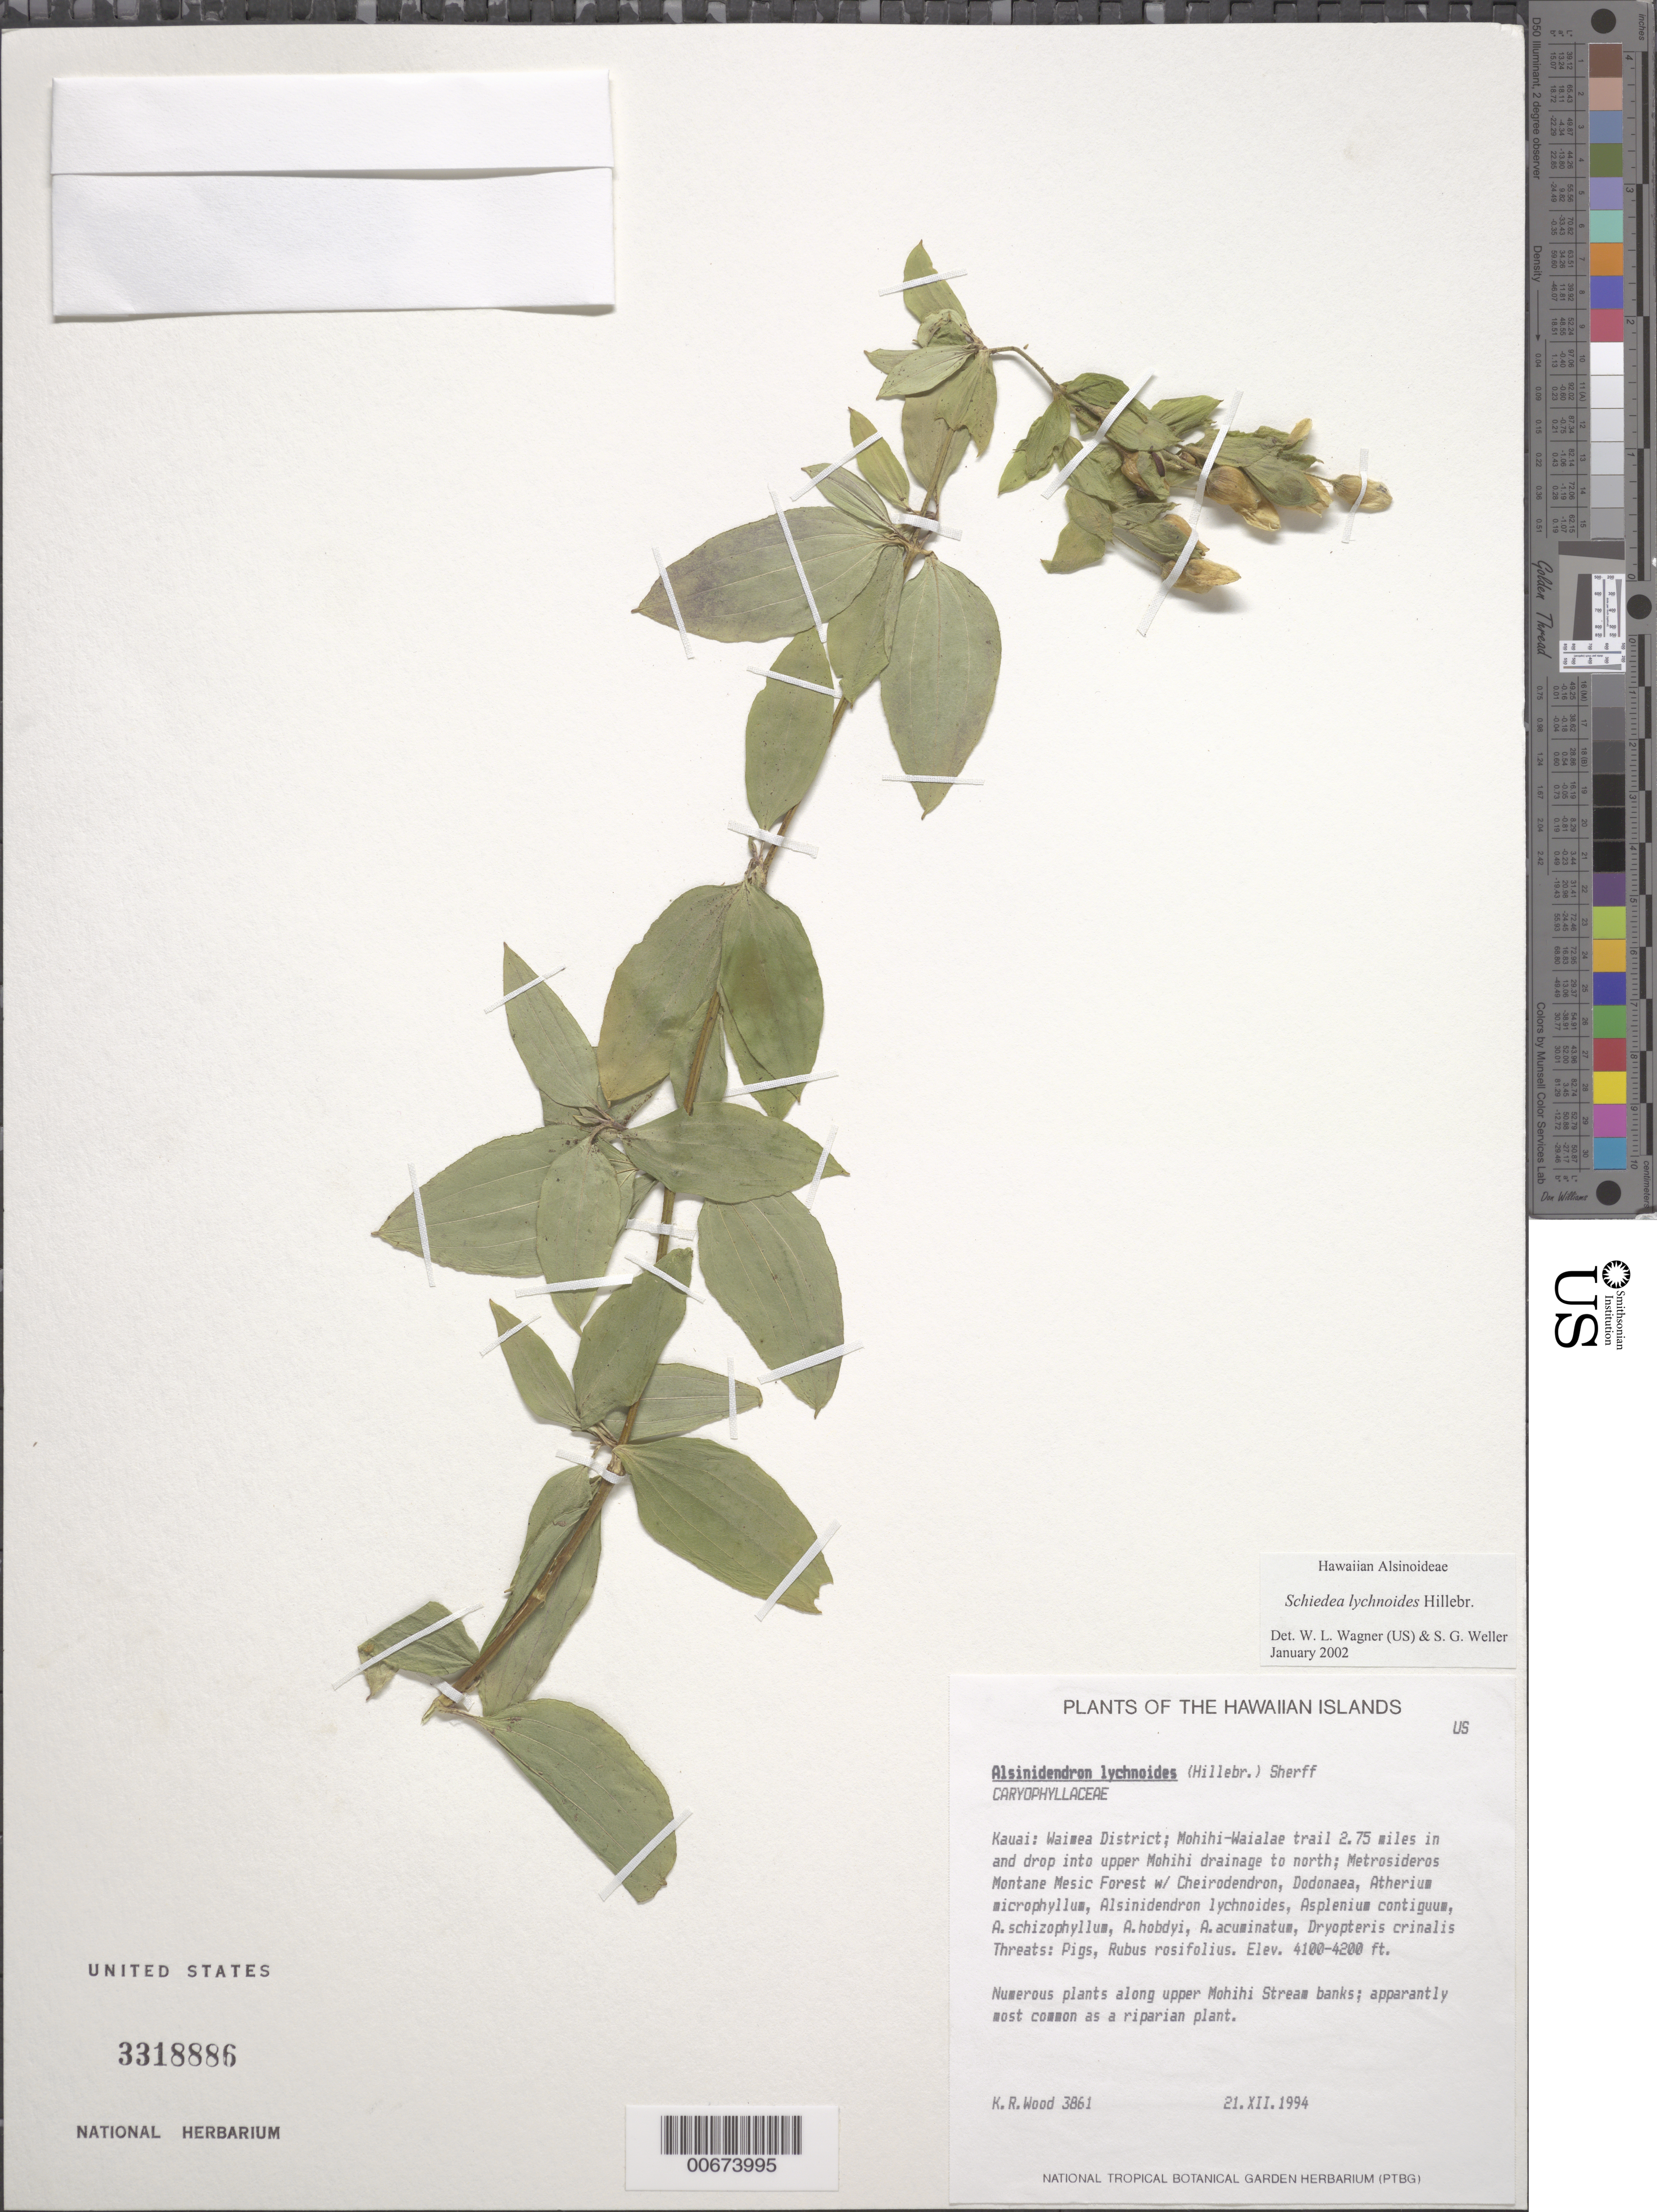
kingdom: Plantae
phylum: Tracheophyta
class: Magnoliopsida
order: Caryophyllales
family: Caryophyllaceae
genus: Schiedea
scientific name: Schiedea lychnoides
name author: Hillebr.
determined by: Wagner, W. L.; Weller, Stephen G.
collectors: K. R. Wood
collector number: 3861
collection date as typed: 21 Dec 1994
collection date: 1994-12-21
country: United States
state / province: Hawaii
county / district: Kauai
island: Kaua'i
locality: Waimea District, Mohihi-Waialae trail, 2.75 mi in and drop into upper Mohihi drainage to north.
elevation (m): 1250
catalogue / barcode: US 3318886